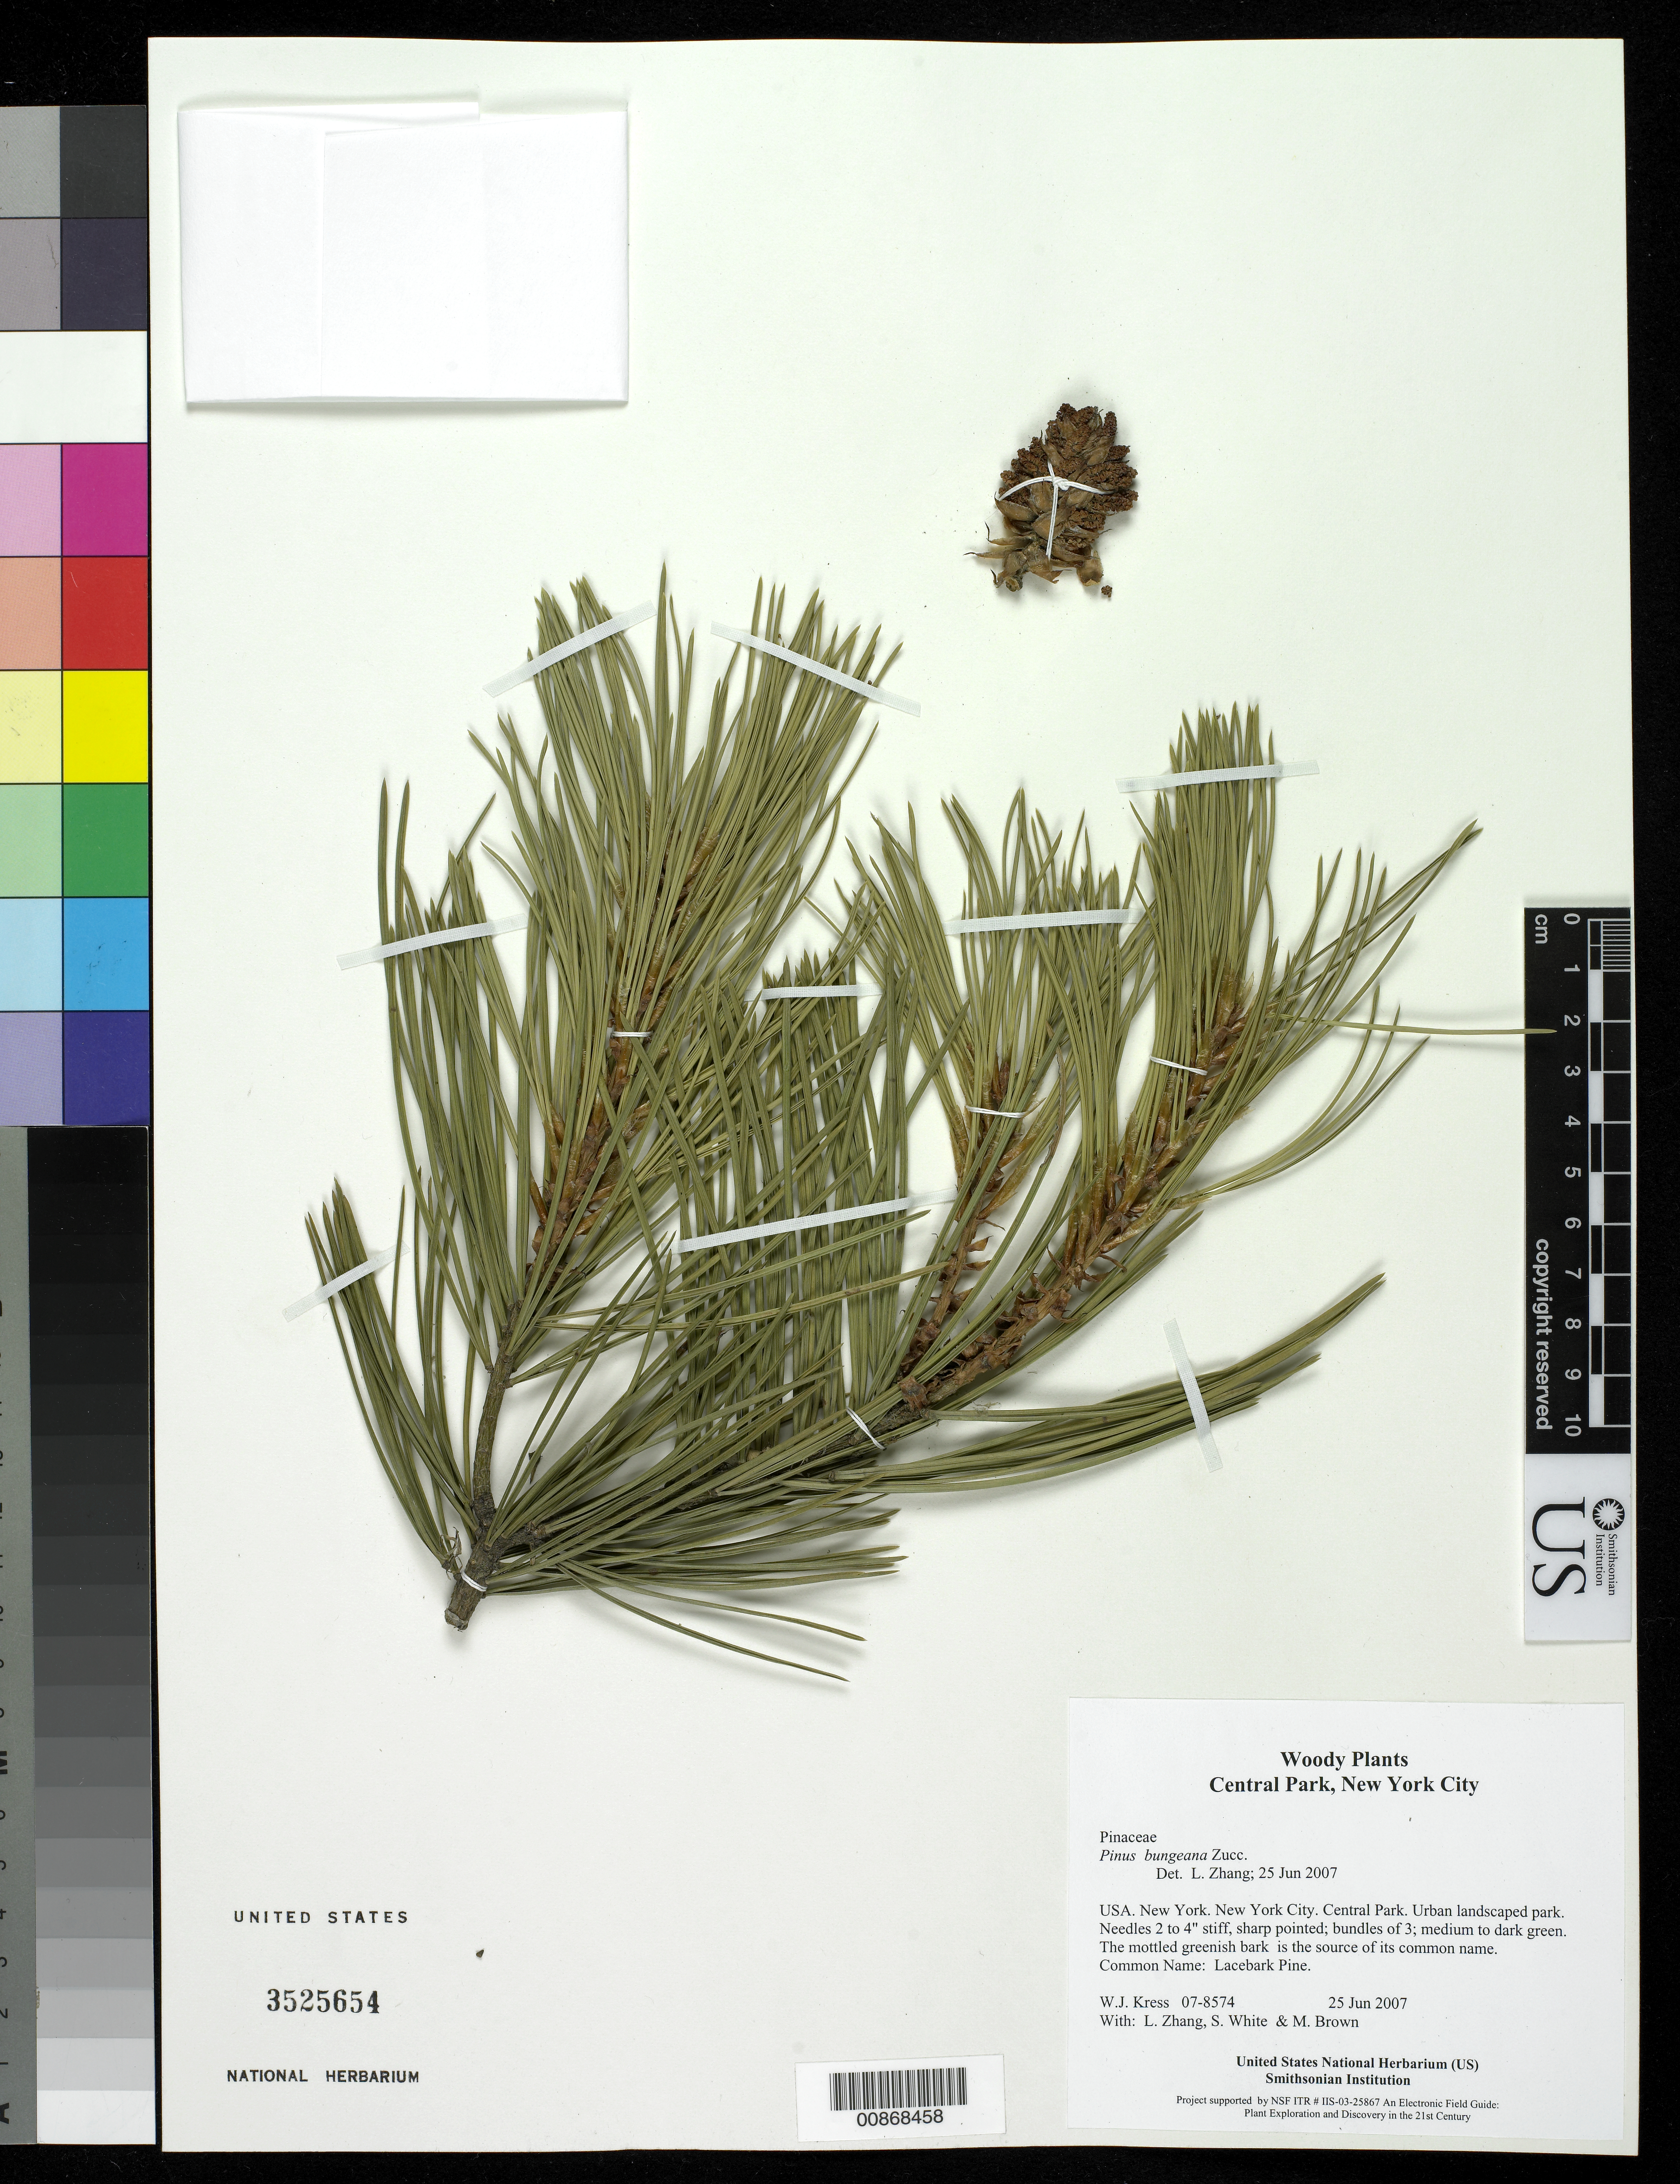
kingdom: Plantae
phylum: Tracheophyta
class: Pinopsida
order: Pinales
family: Pinaceae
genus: Pinus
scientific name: Pinus bungeana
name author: Zucc. ex Endl.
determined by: Zhang, L. B.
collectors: W. J. Kress, L. B. Zhang, S. White & M. Brown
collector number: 07-8574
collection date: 2007-06-25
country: United States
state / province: New York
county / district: New York City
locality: Central Park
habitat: Urban landscaped park.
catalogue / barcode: US 3525654